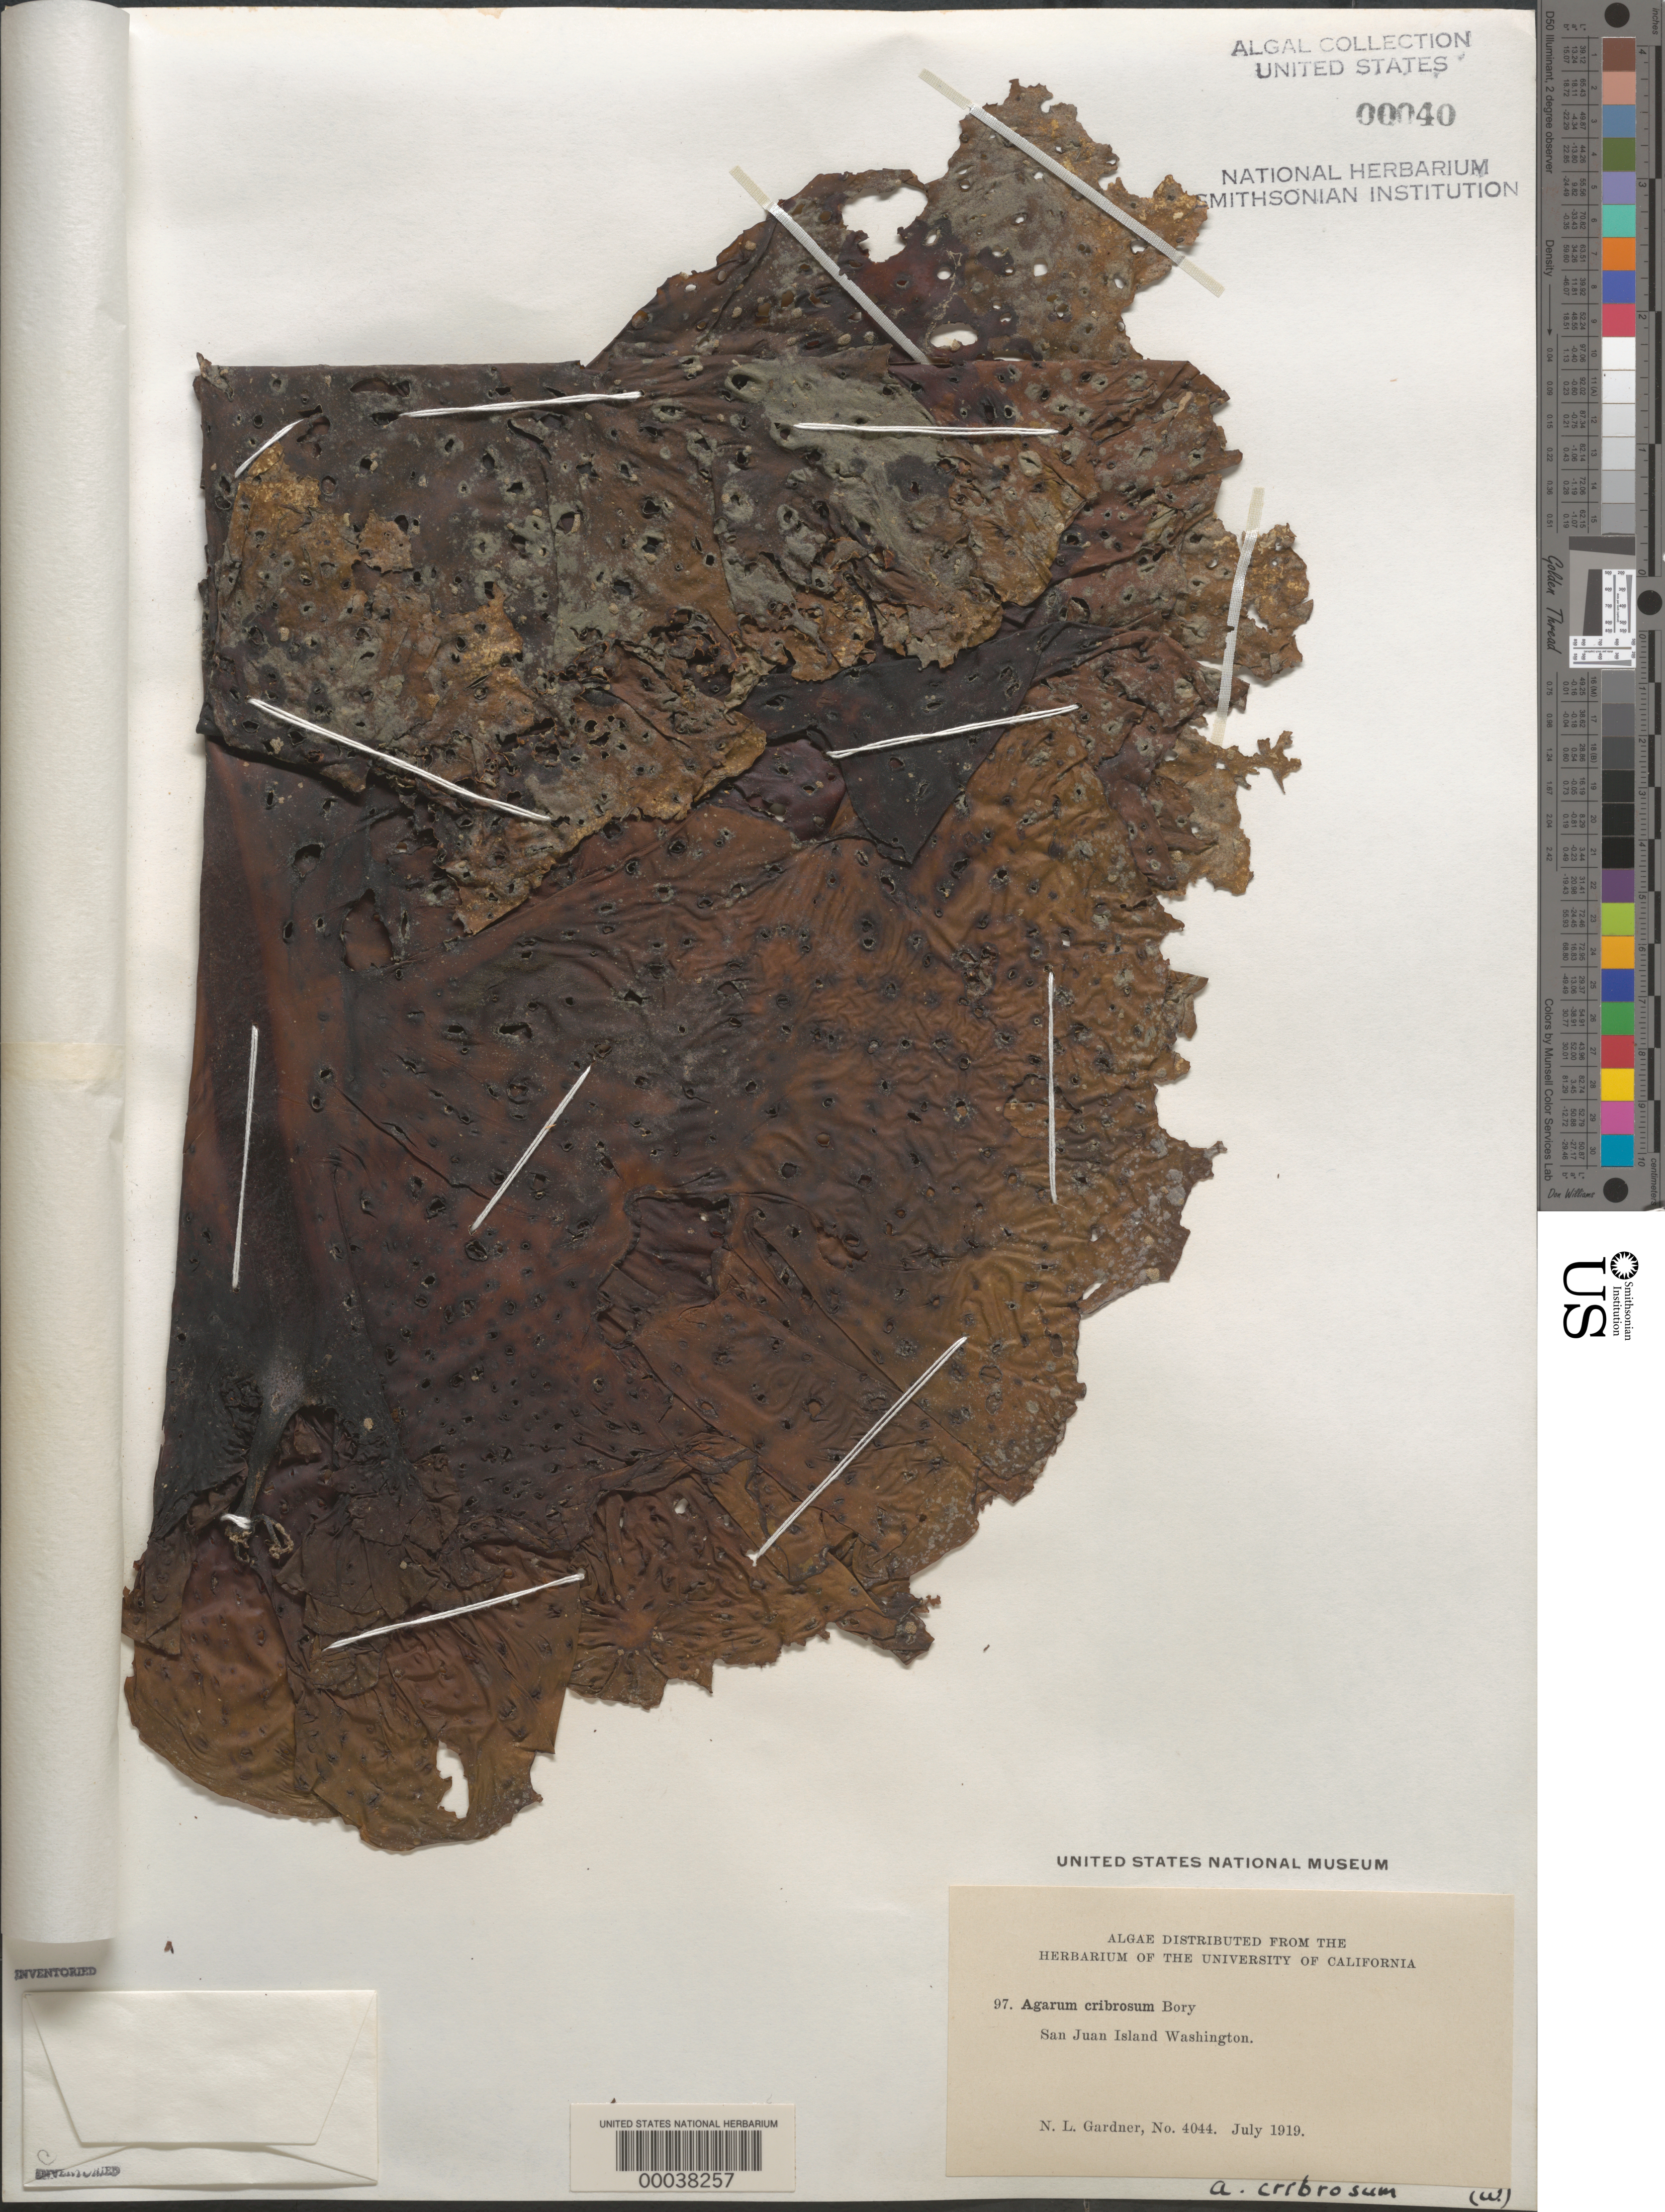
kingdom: Chromista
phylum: Ochrophyta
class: Phaeophyceae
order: Laminariales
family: Costariaceae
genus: Agarum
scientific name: Agarum clathratum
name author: Dumortier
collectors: N. Gardner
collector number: NLG 4044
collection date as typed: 31 Jul 1919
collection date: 1919-07-31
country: United States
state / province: Washington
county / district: San Juan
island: San Juan Island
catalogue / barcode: US 40